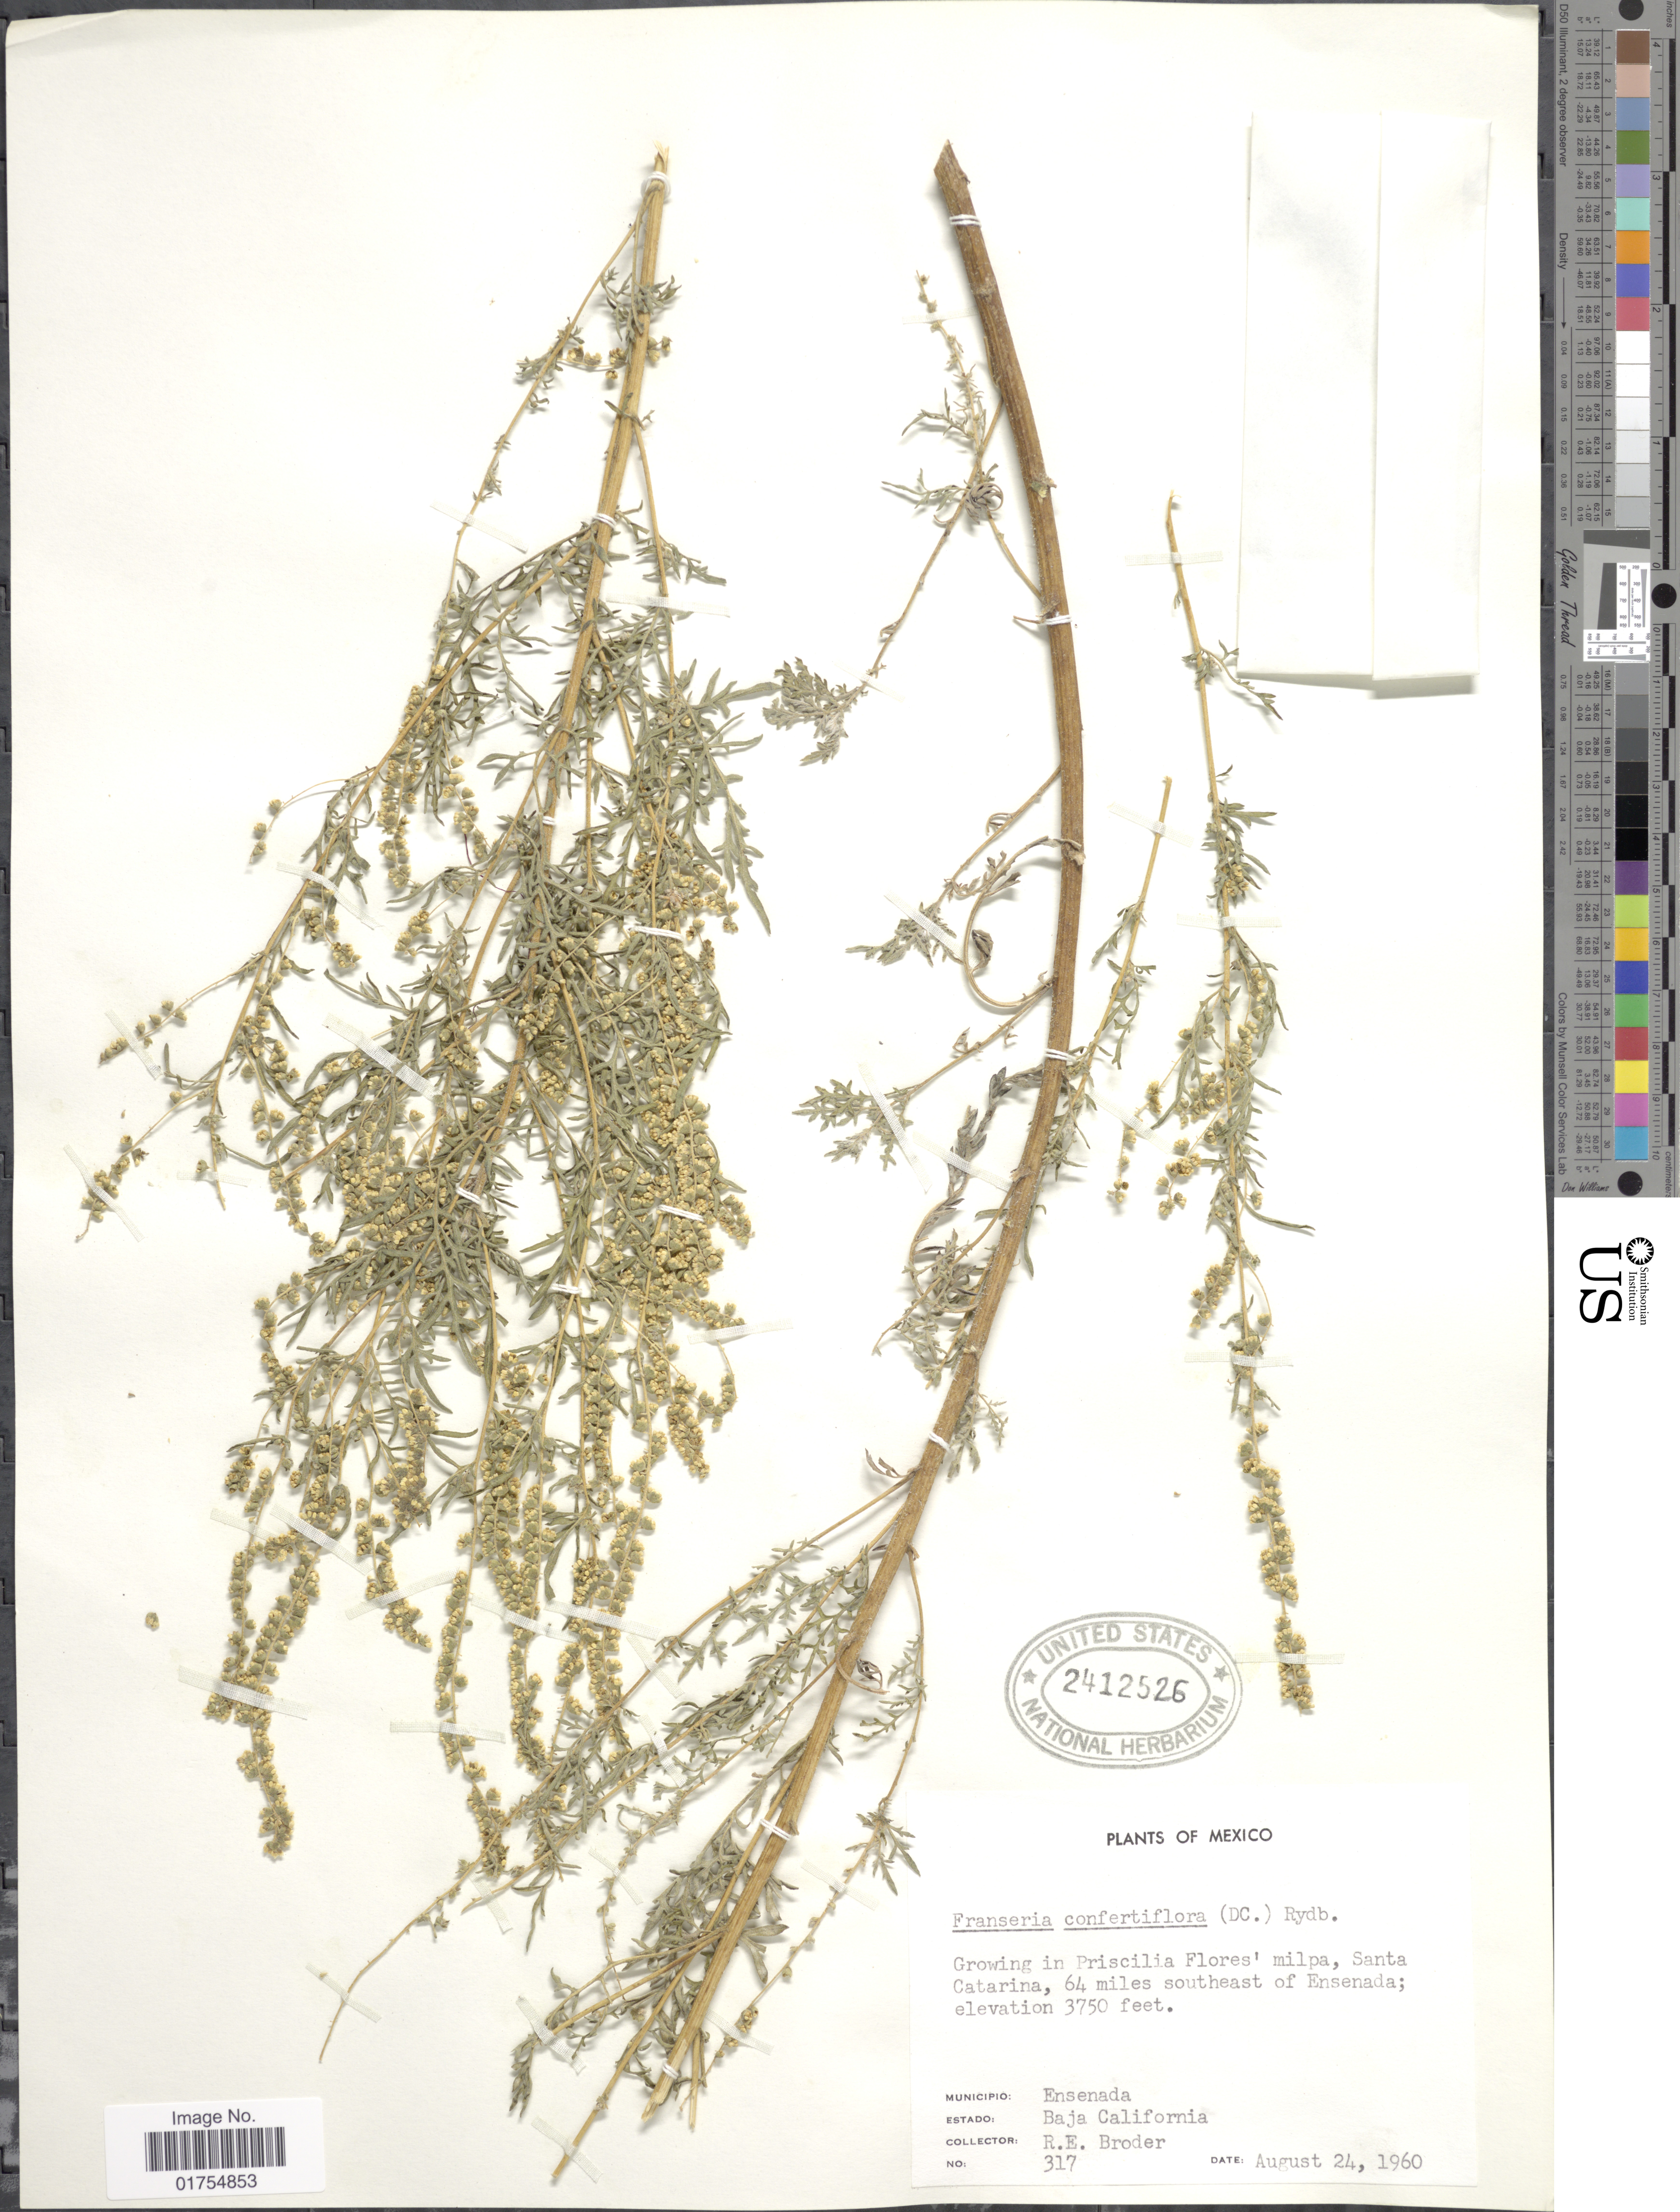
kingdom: Plantae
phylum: Tracheophyta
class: Magnoliopsida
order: Asterales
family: Asteraceae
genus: Franseria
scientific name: Franseria confertiflora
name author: (DC.) Rydb.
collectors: R. Broder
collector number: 317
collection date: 1960-08-24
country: Mexico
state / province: Baja California Norte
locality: Municipio Ensenada. Santa Ctarina, 64 miles southeast of Ensenada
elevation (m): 1143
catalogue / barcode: US 2412526